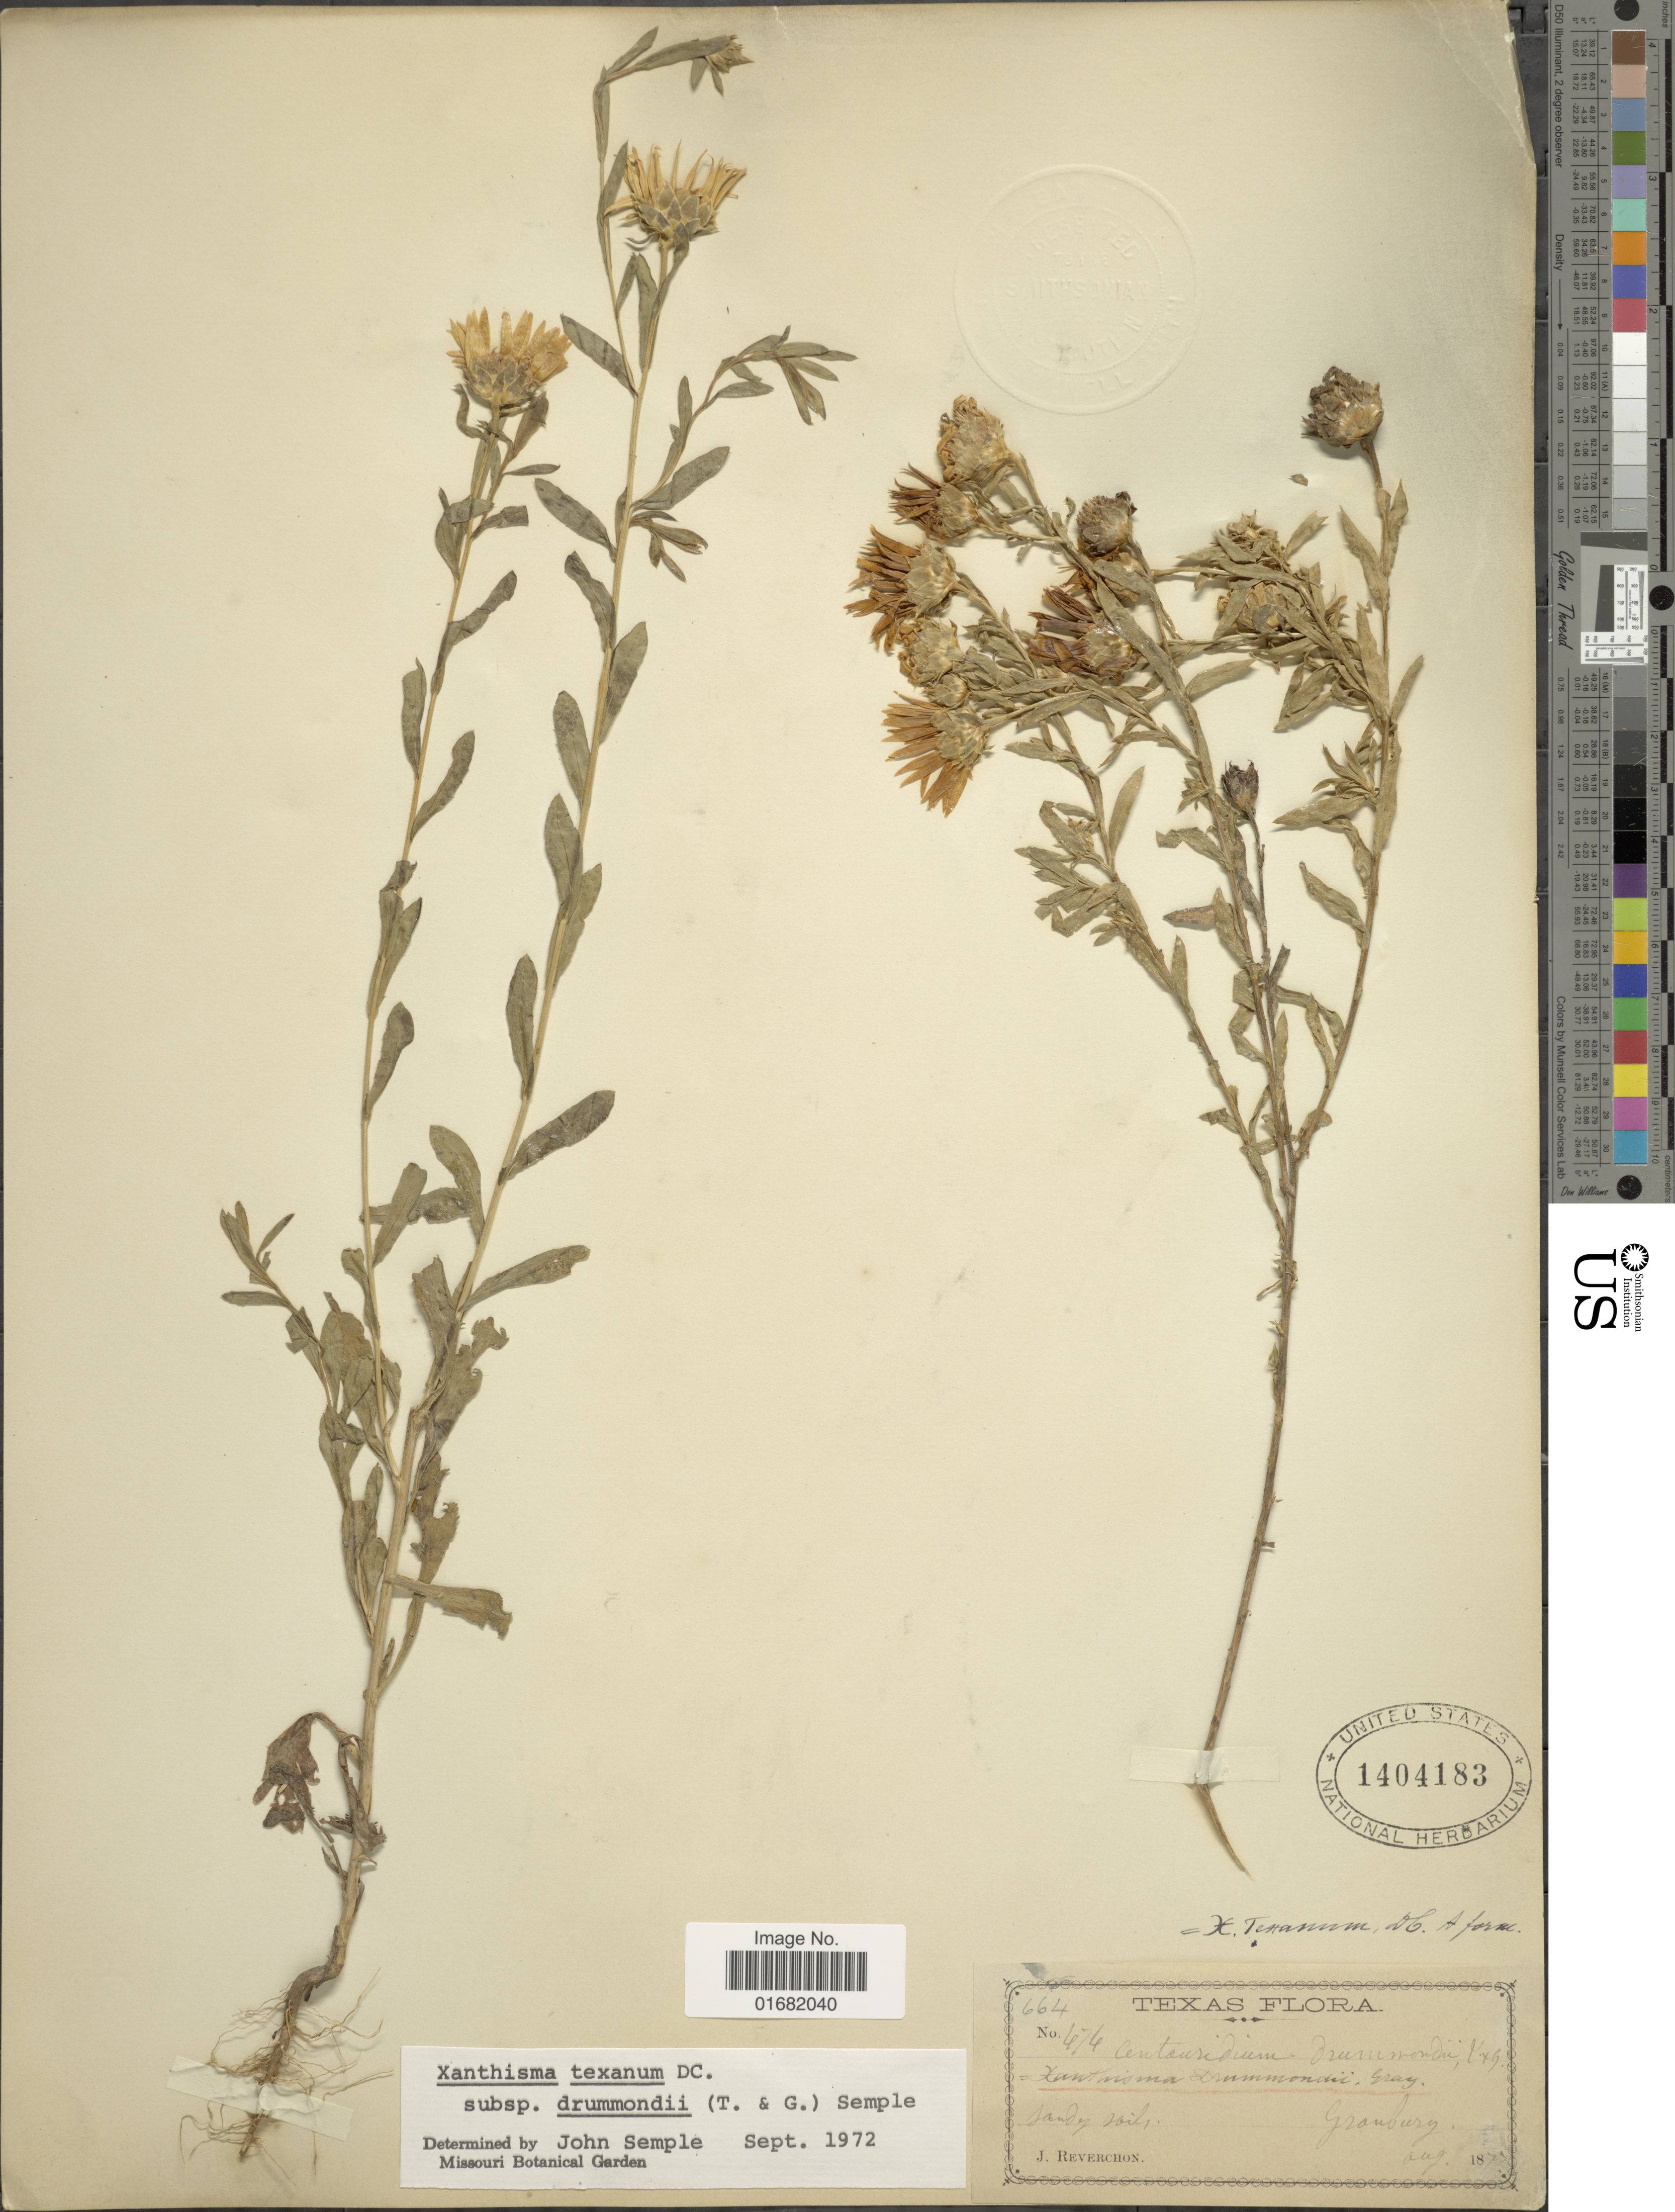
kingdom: Plantae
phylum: Tracheophyta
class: Magnoliopsida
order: Asterales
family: Asteraceae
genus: Xanthisma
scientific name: Xanthisma texanum subsp. drummondii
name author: (Torr. & A. Gray) Semple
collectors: J. Reverchon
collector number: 664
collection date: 1877-08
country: United States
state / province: Texas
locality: Granbury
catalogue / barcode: US 1404183